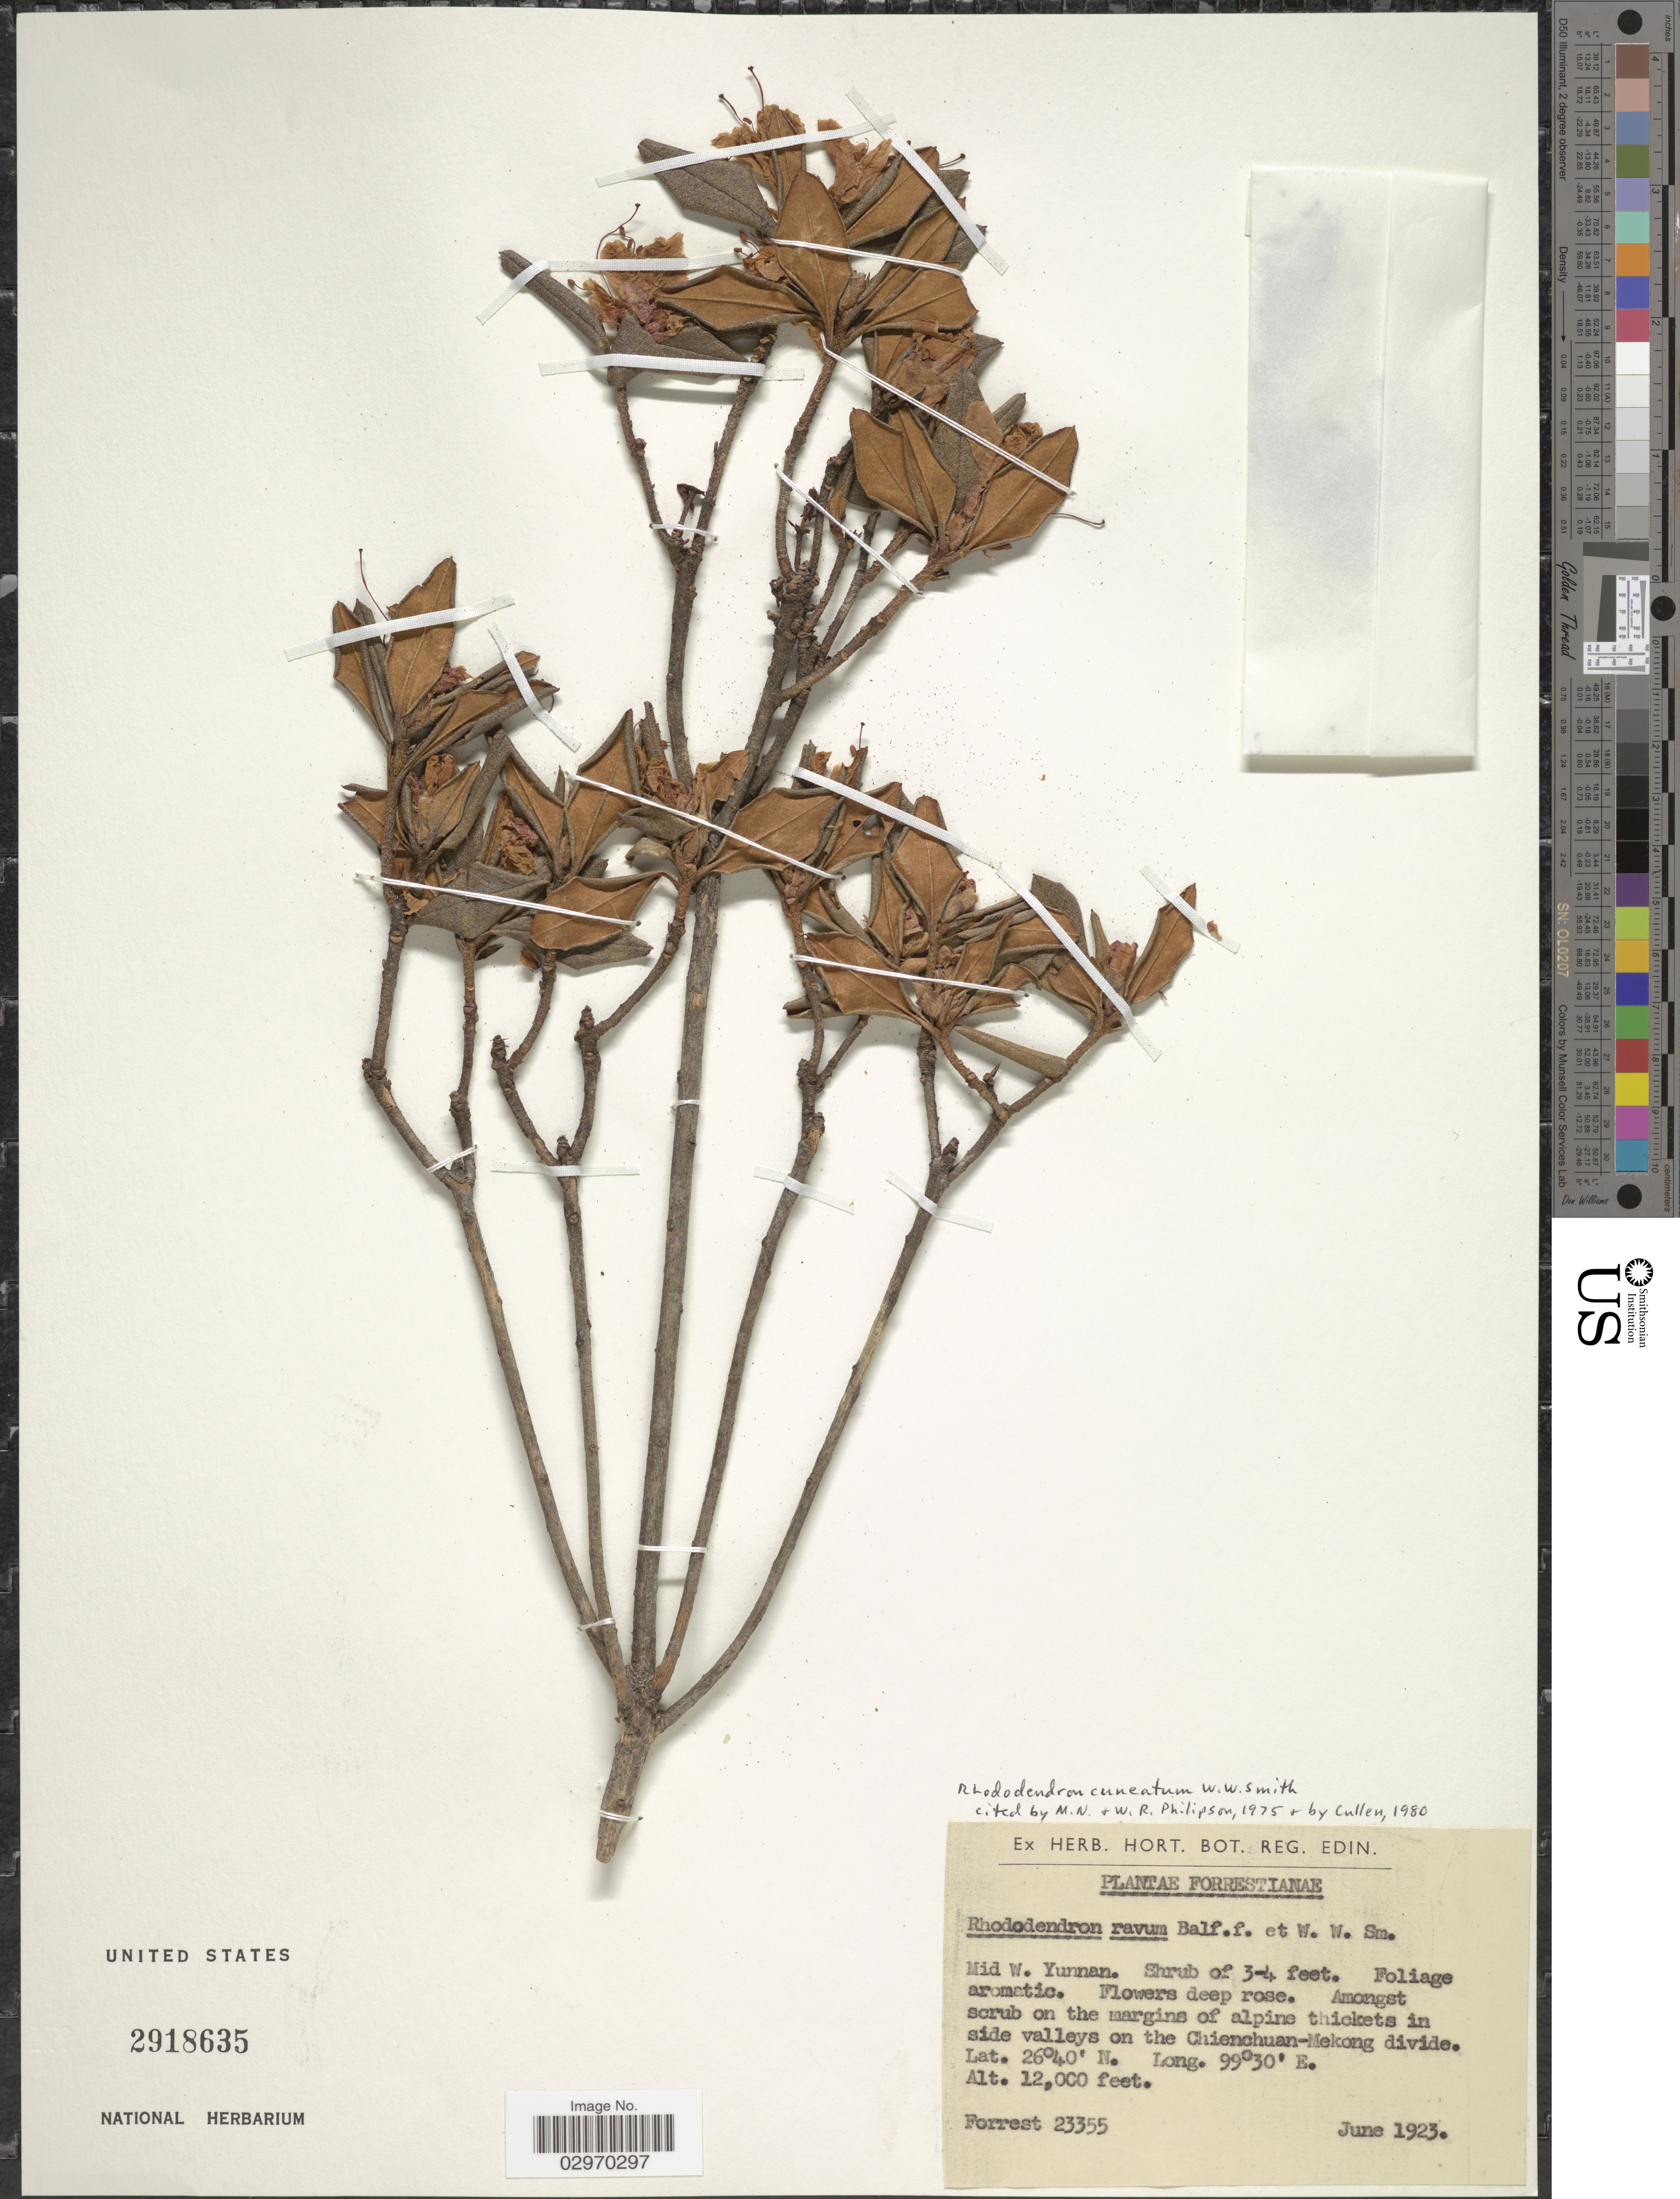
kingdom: Plantae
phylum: Tracheophyta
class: Magnoliopsida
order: Ericales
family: Ericaceae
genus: Rhododendron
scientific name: Rhododendron cuneatum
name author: W.W. Sm.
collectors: -. Forrest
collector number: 23355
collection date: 1923-06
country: China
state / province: Yunnan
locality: Mid W. Yunnan, in side valleys on the Chienchuan-Mekong divide.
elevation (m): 3658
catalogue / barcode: US 2918635